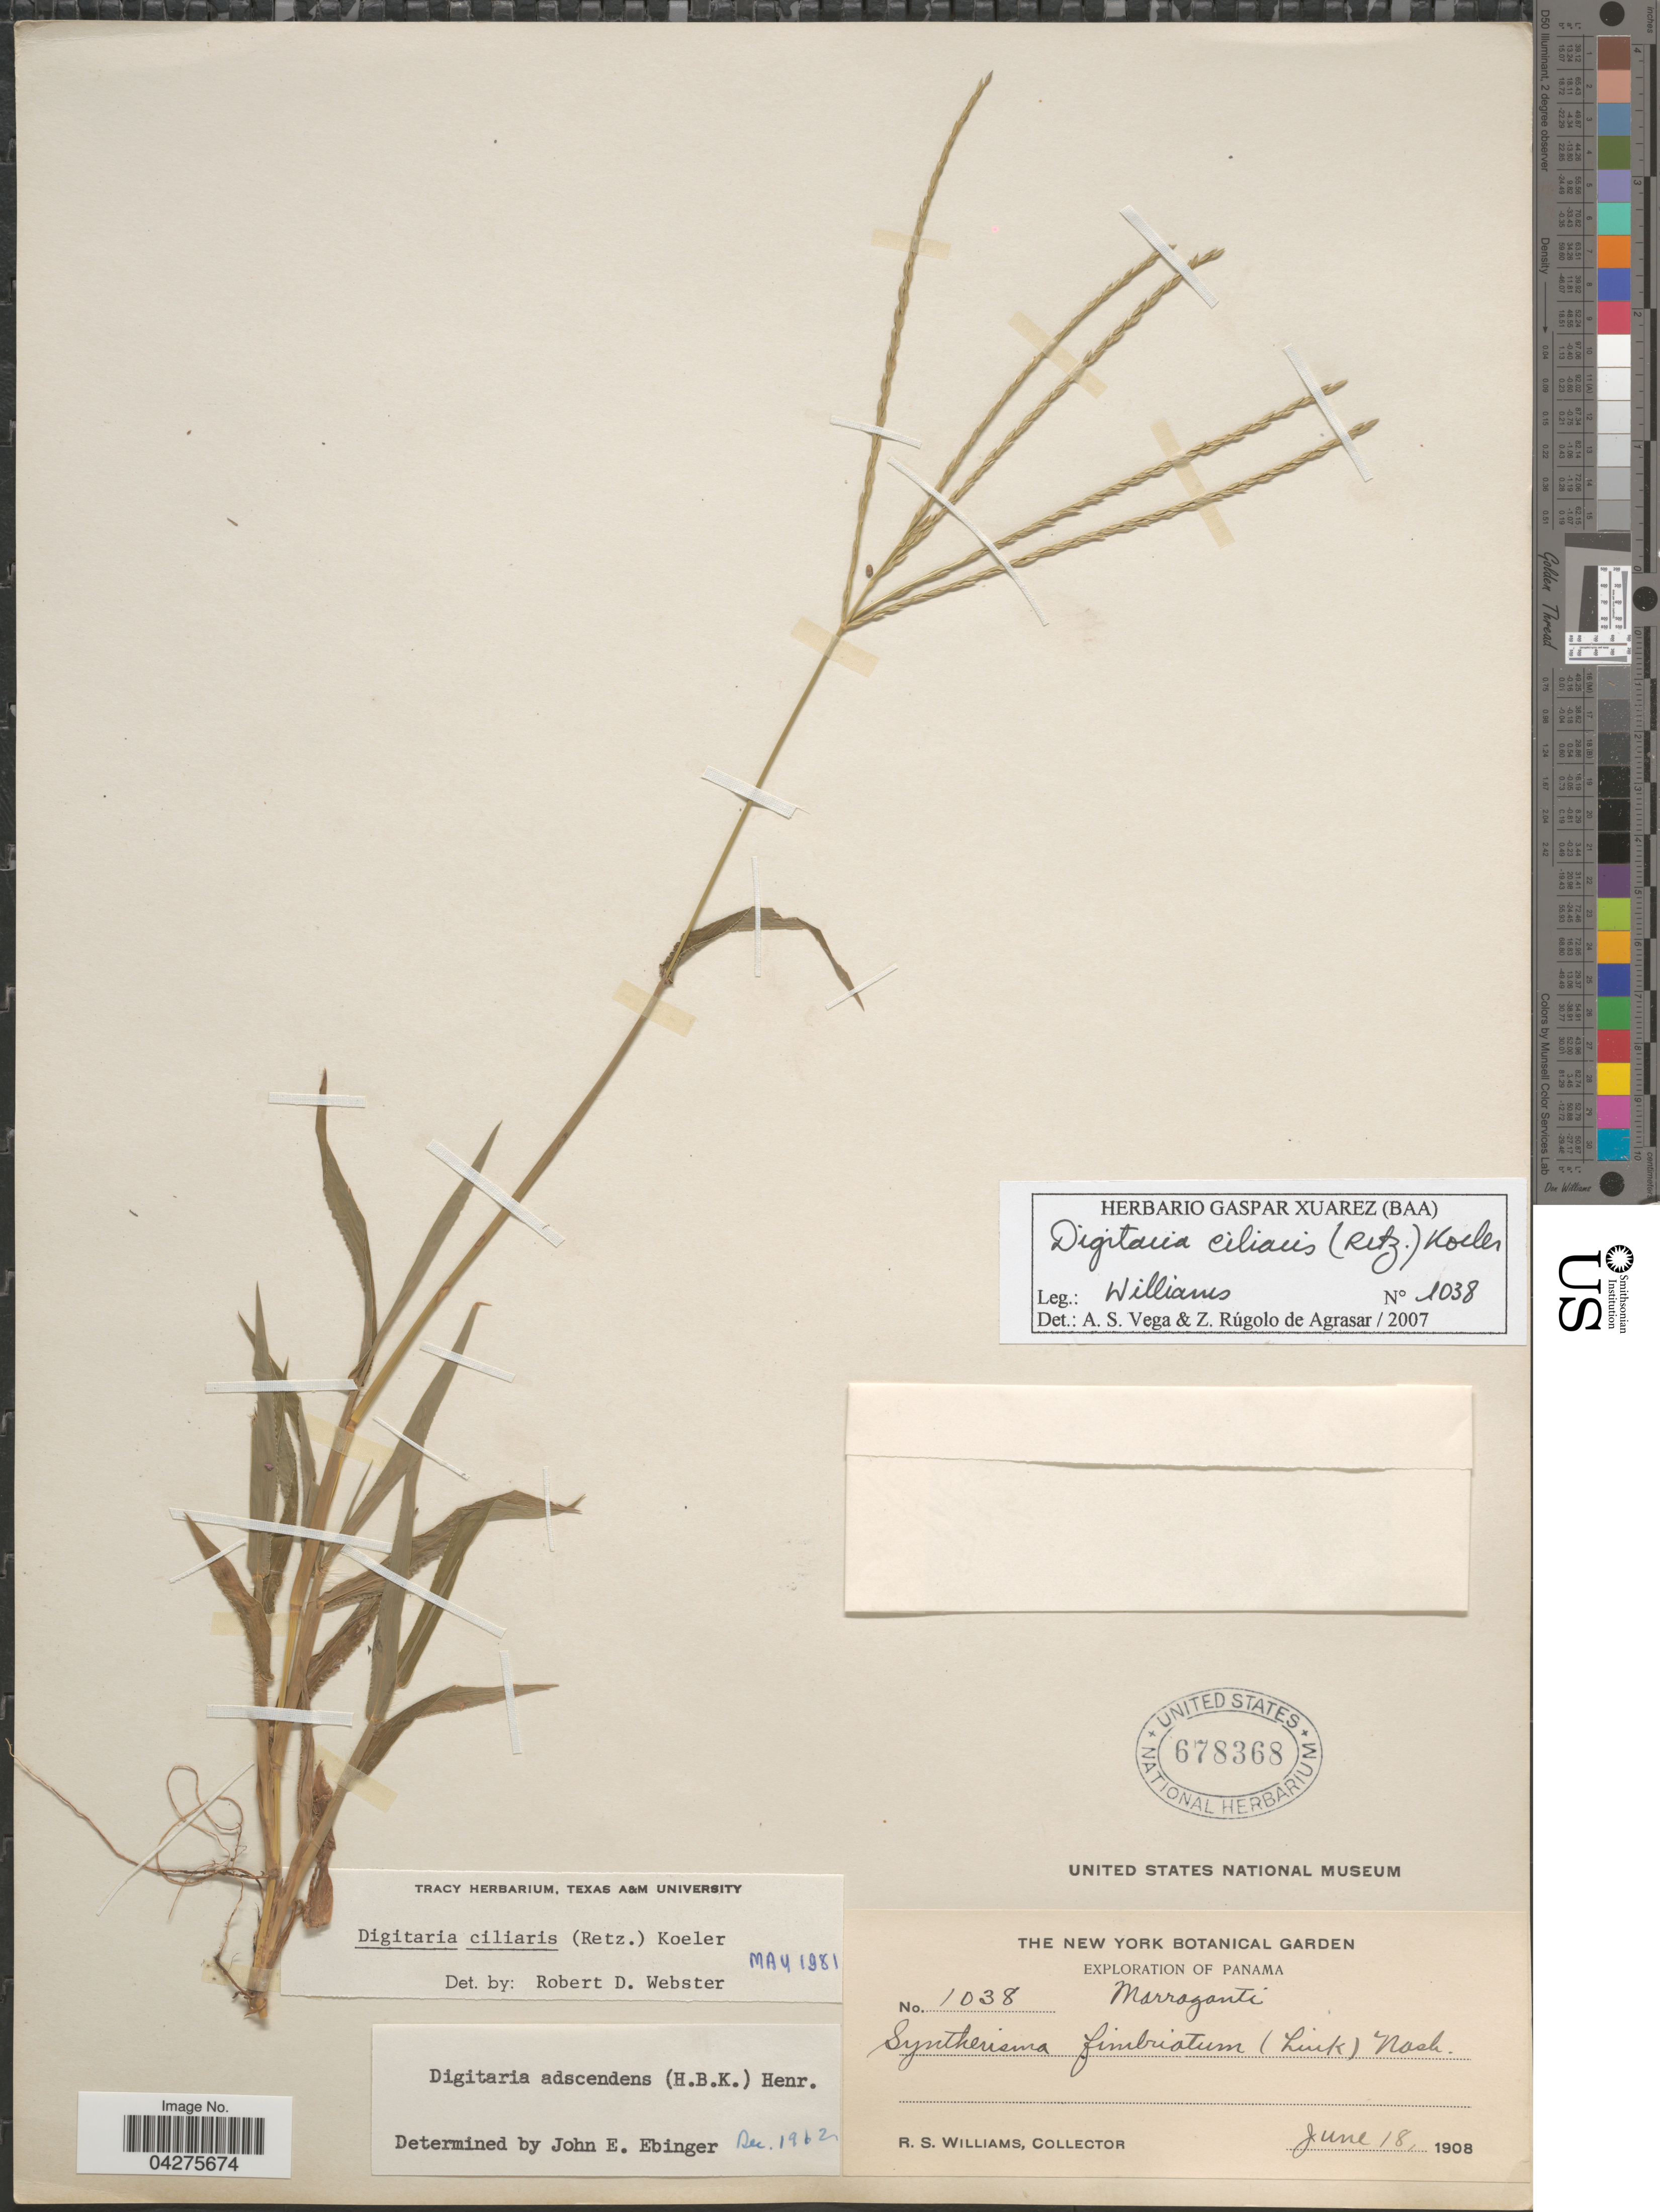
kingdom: Plantae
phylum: Tracheophyta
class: Liliopsida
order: Poales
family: Poaceae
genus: Digitaria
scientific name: Digitaria ciliaris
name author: (Retz.) Koeler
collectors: R. S. Williams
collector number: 1038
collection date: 1908-06-18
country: Panama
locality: Exploration of Panama. Marraganti.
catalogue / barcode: US 678368